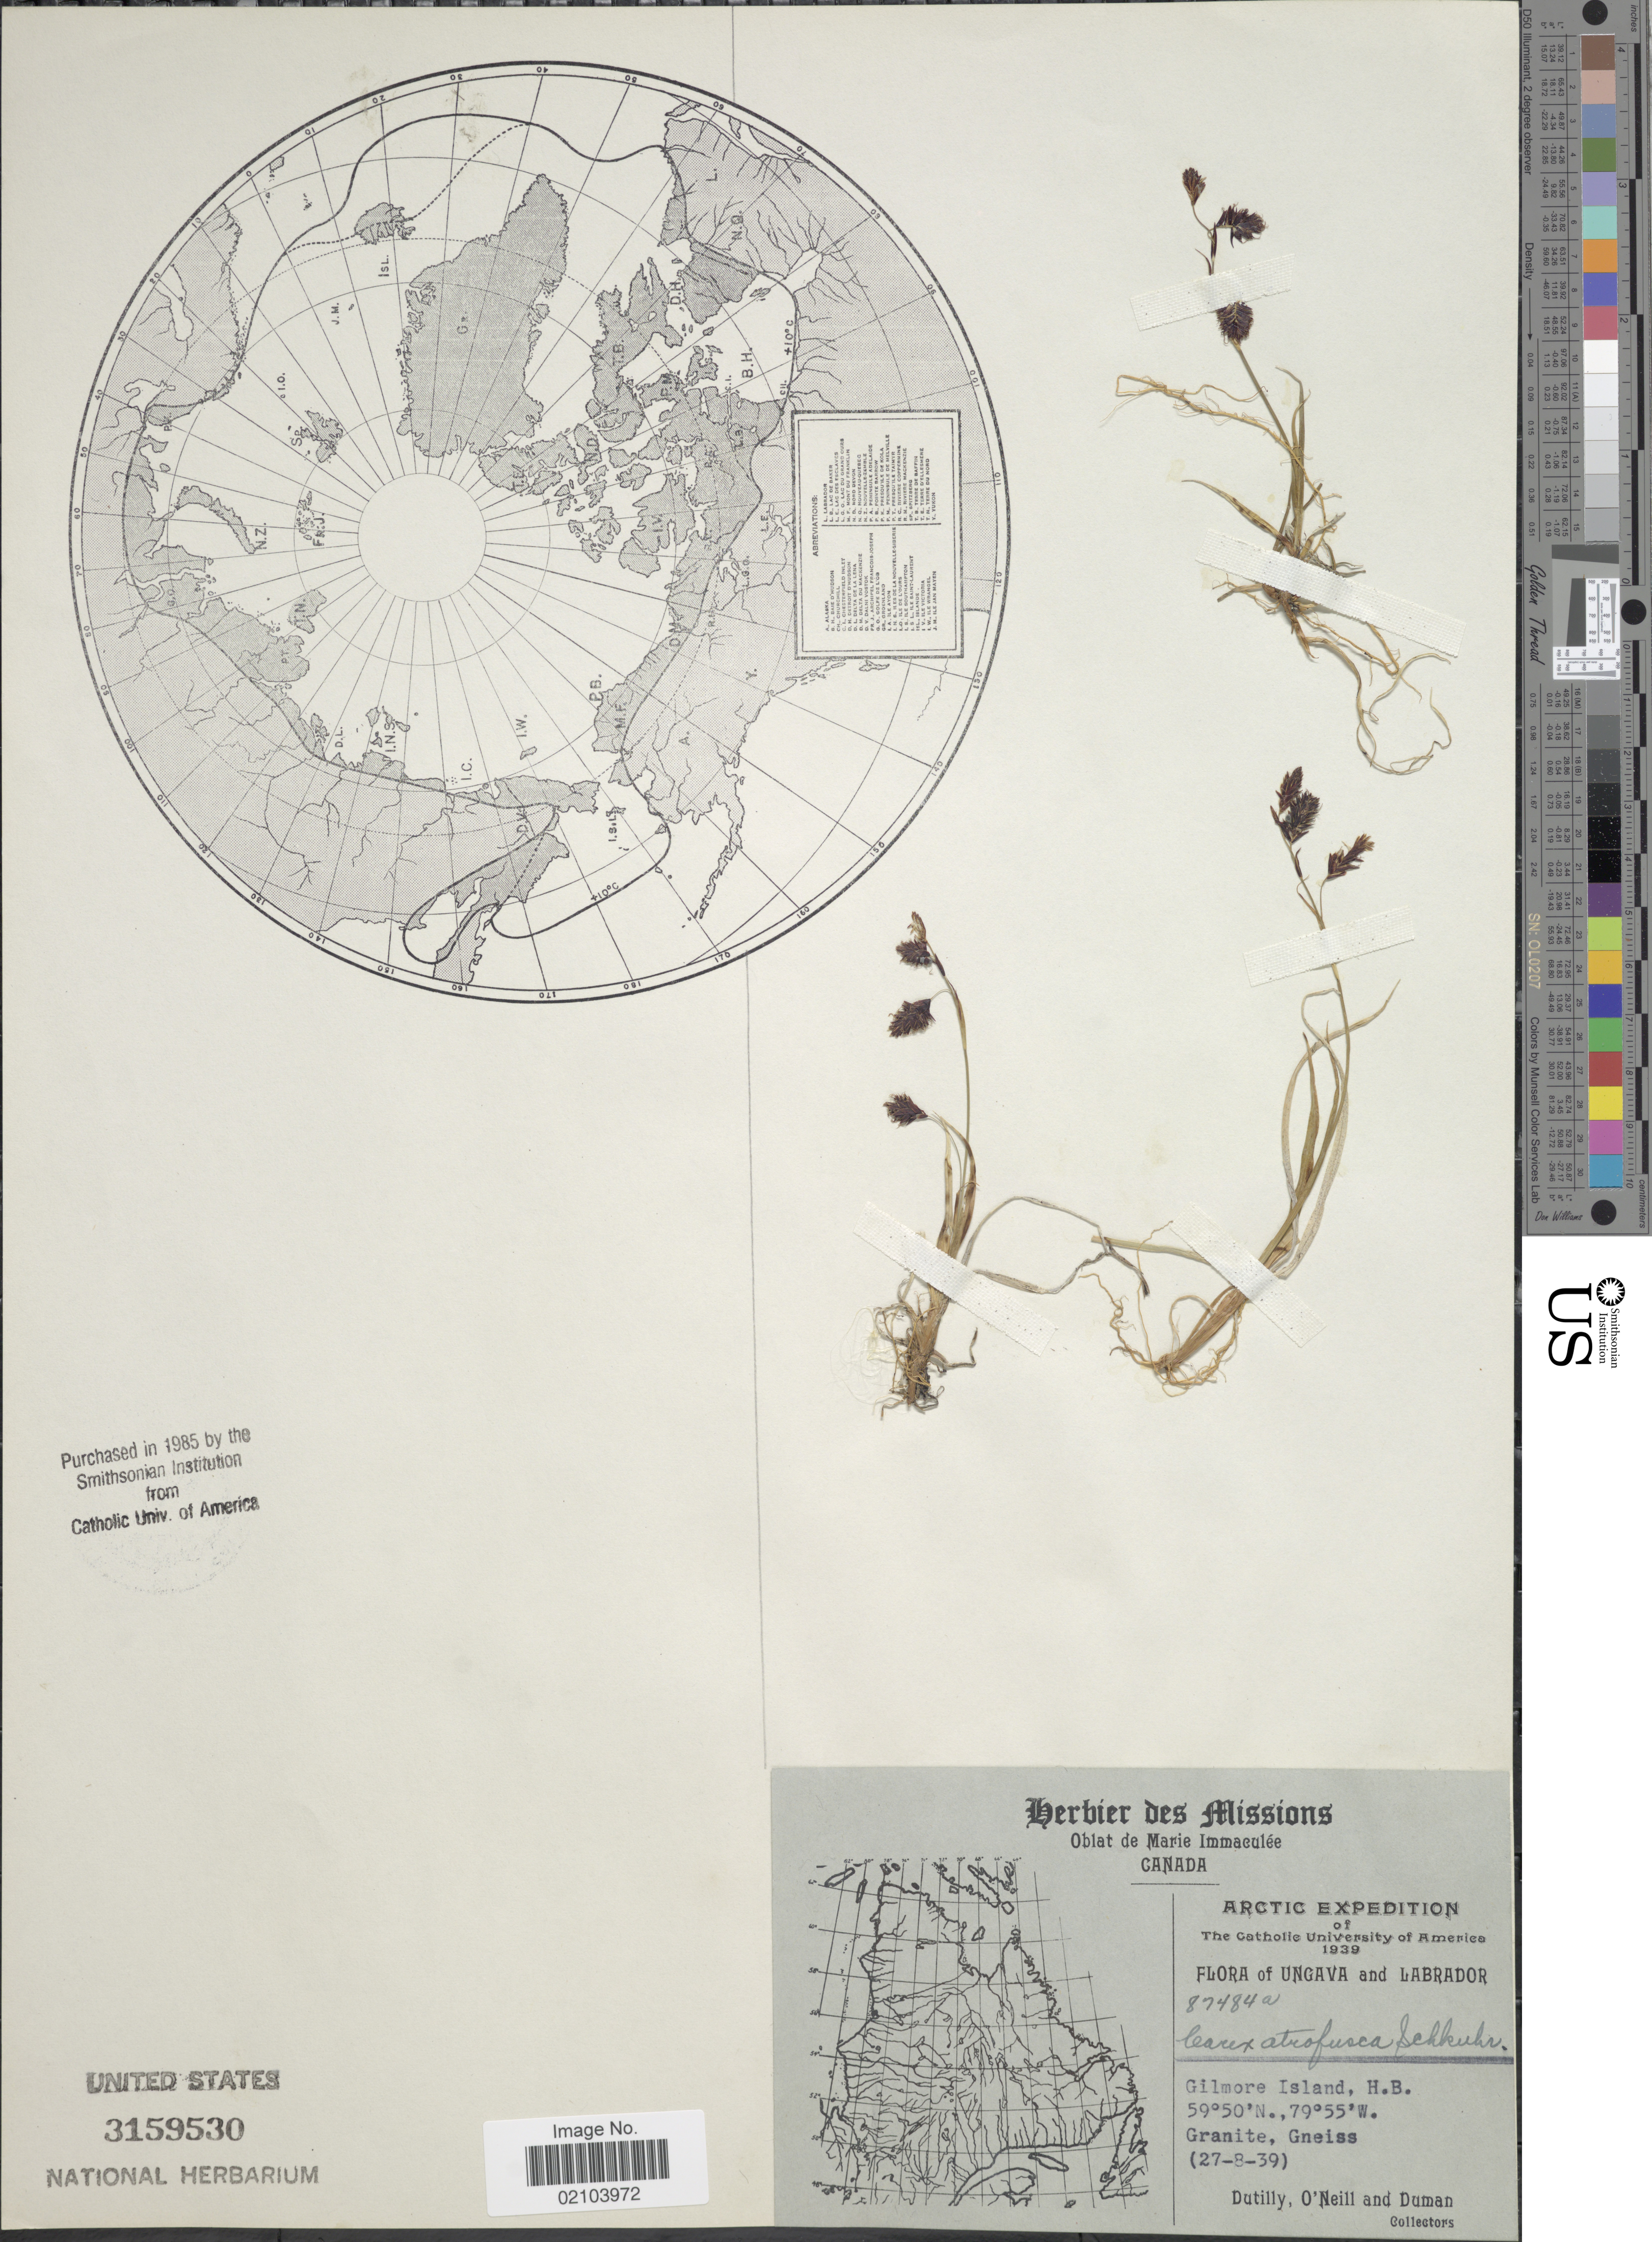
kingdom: Plantae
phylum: Tracheophyta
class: Liliopsida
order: Poales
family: Cyperaceae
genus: Carex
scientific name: Carex atrofusca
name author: Schkuhr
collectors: -. Dutilly, O'Neil & -. Duman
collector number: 87484a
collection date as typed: Transcribed d/m/y: 27/8/39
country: Canada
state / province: Newfoundland and Labrador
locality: Arctic. Ungava and Labrador. Gilmore Island, H.B.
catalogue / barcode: US 3159530